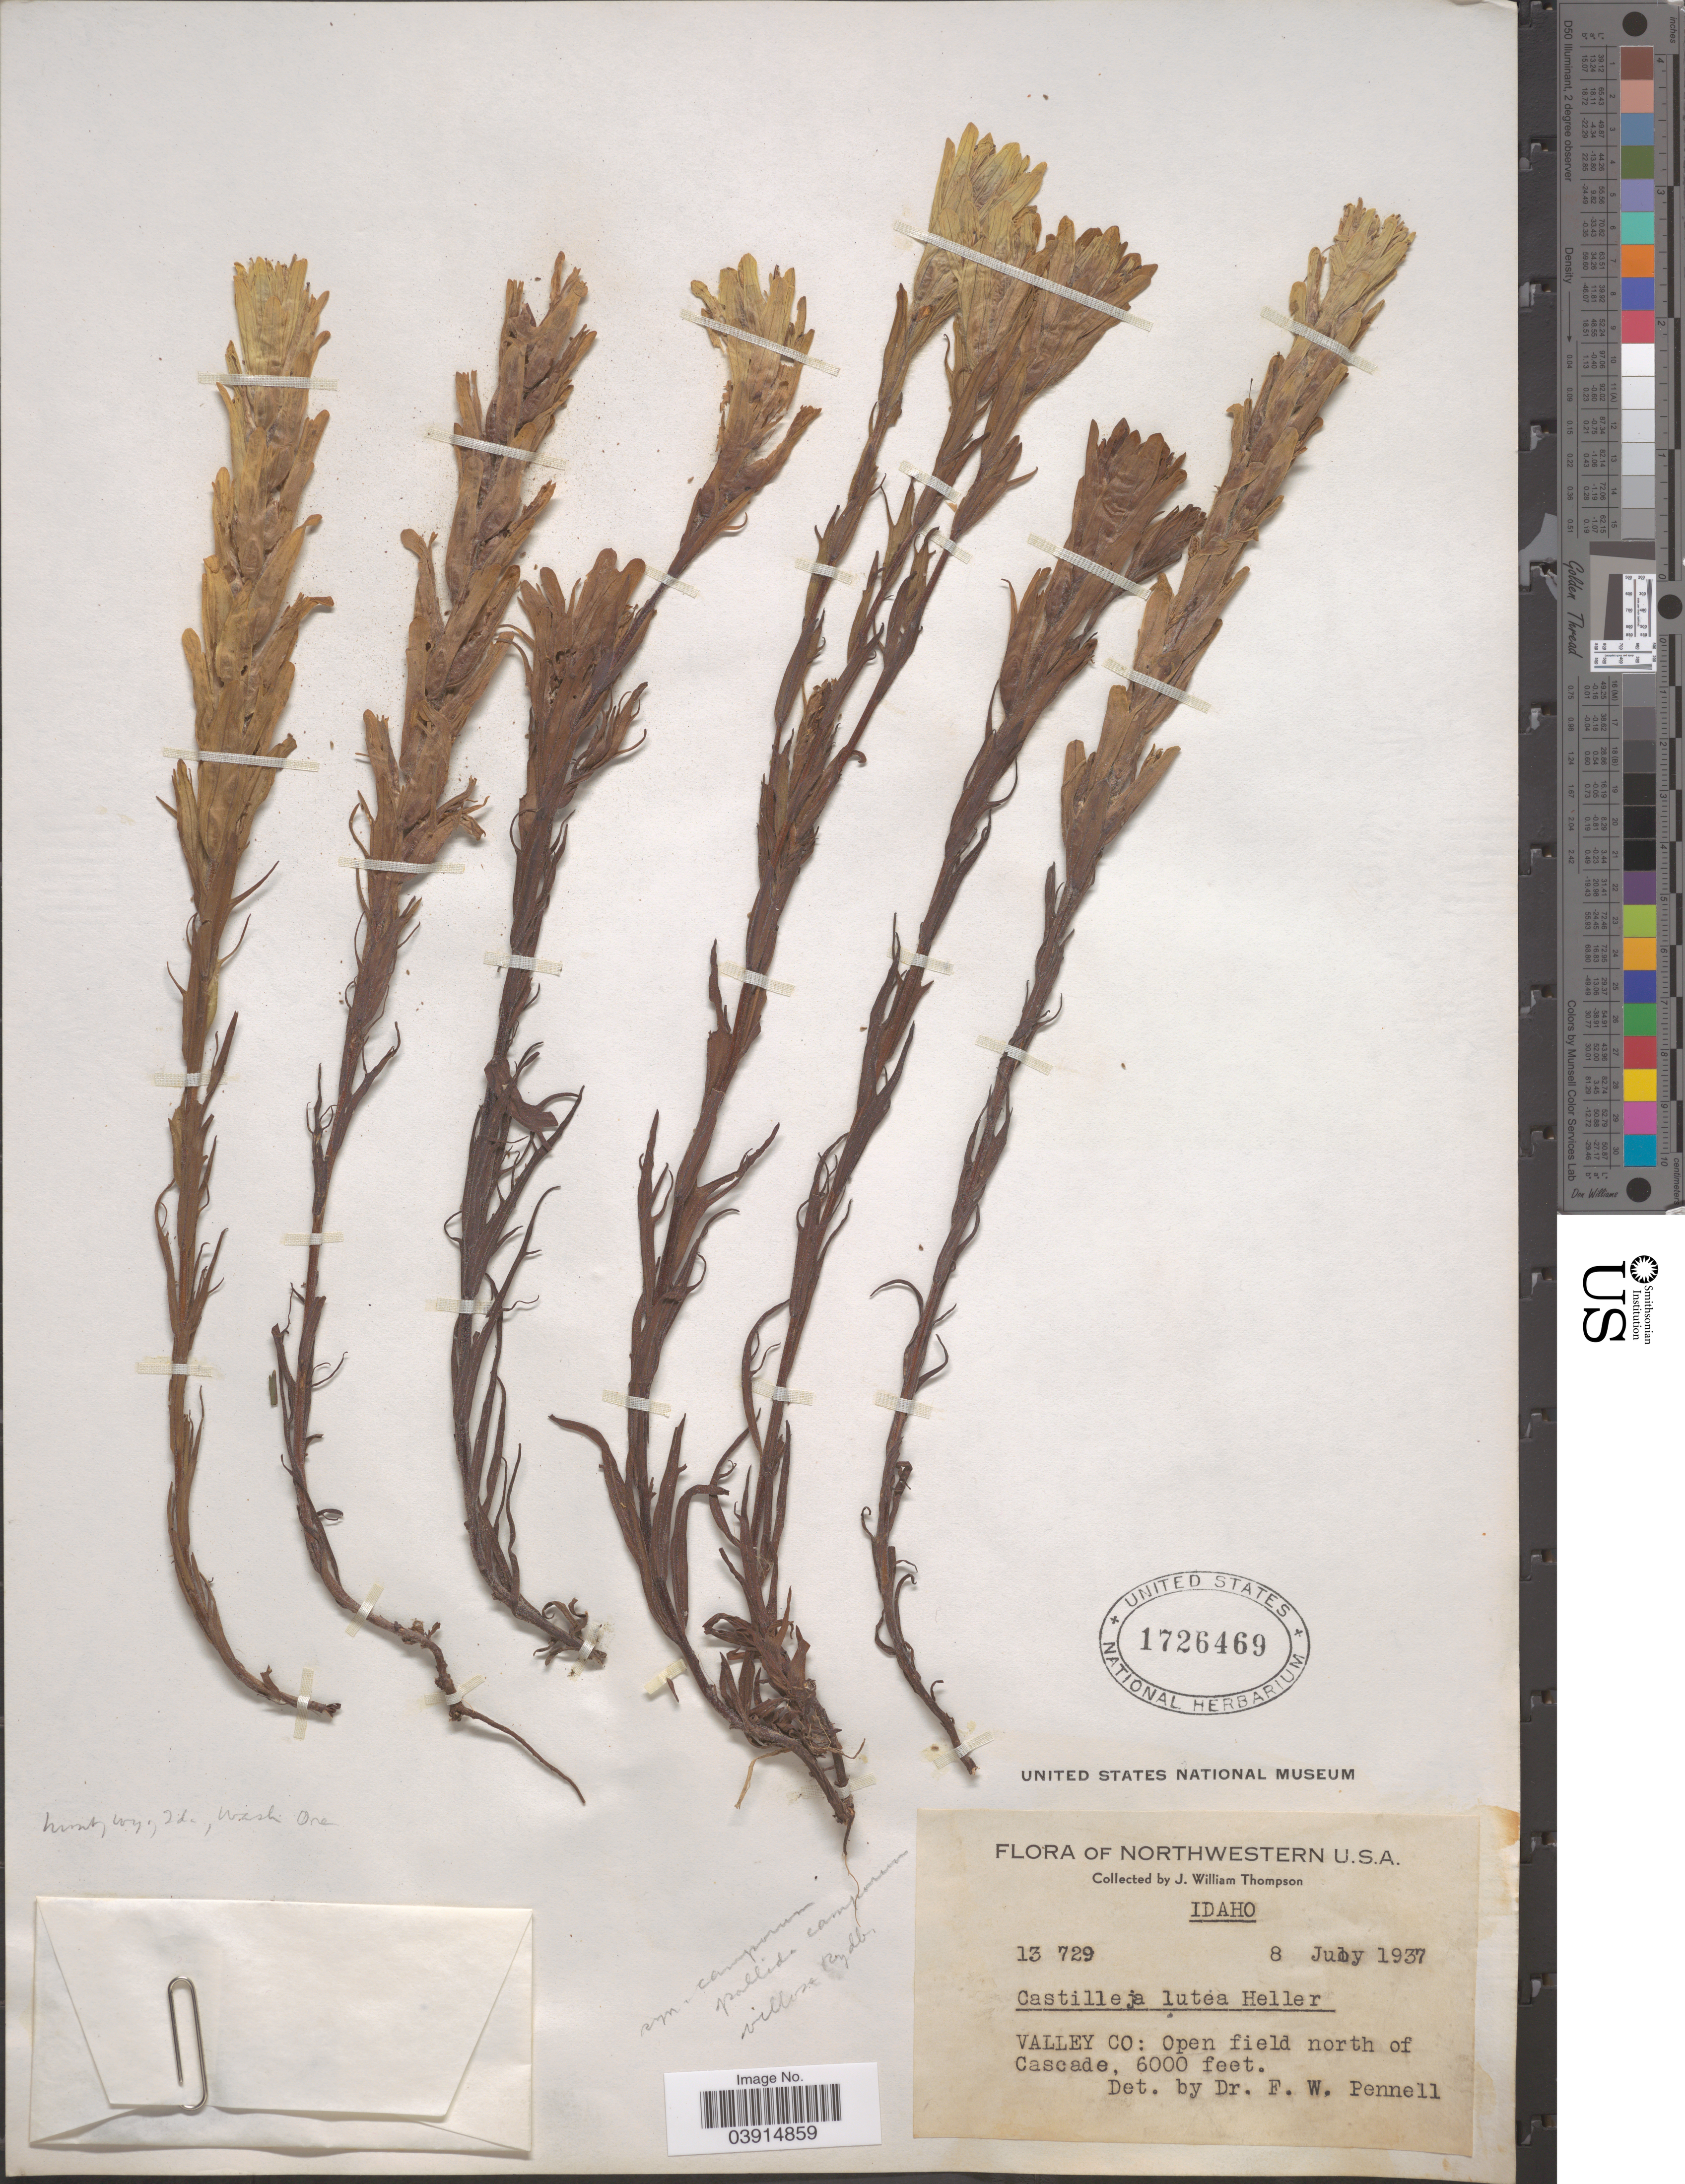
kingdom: Plantae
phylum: Tracheophyta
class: Magnoliopsida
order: Lamiales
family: Orobanchaceae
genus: Castilleja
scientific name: Castilleja sp.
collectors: J. W. Thompson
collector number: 13729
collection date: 1937-07-08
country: United States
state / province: Idaho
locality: Valley Co: Open field north of Cascade.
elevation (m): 1829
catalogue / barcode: US 1726469